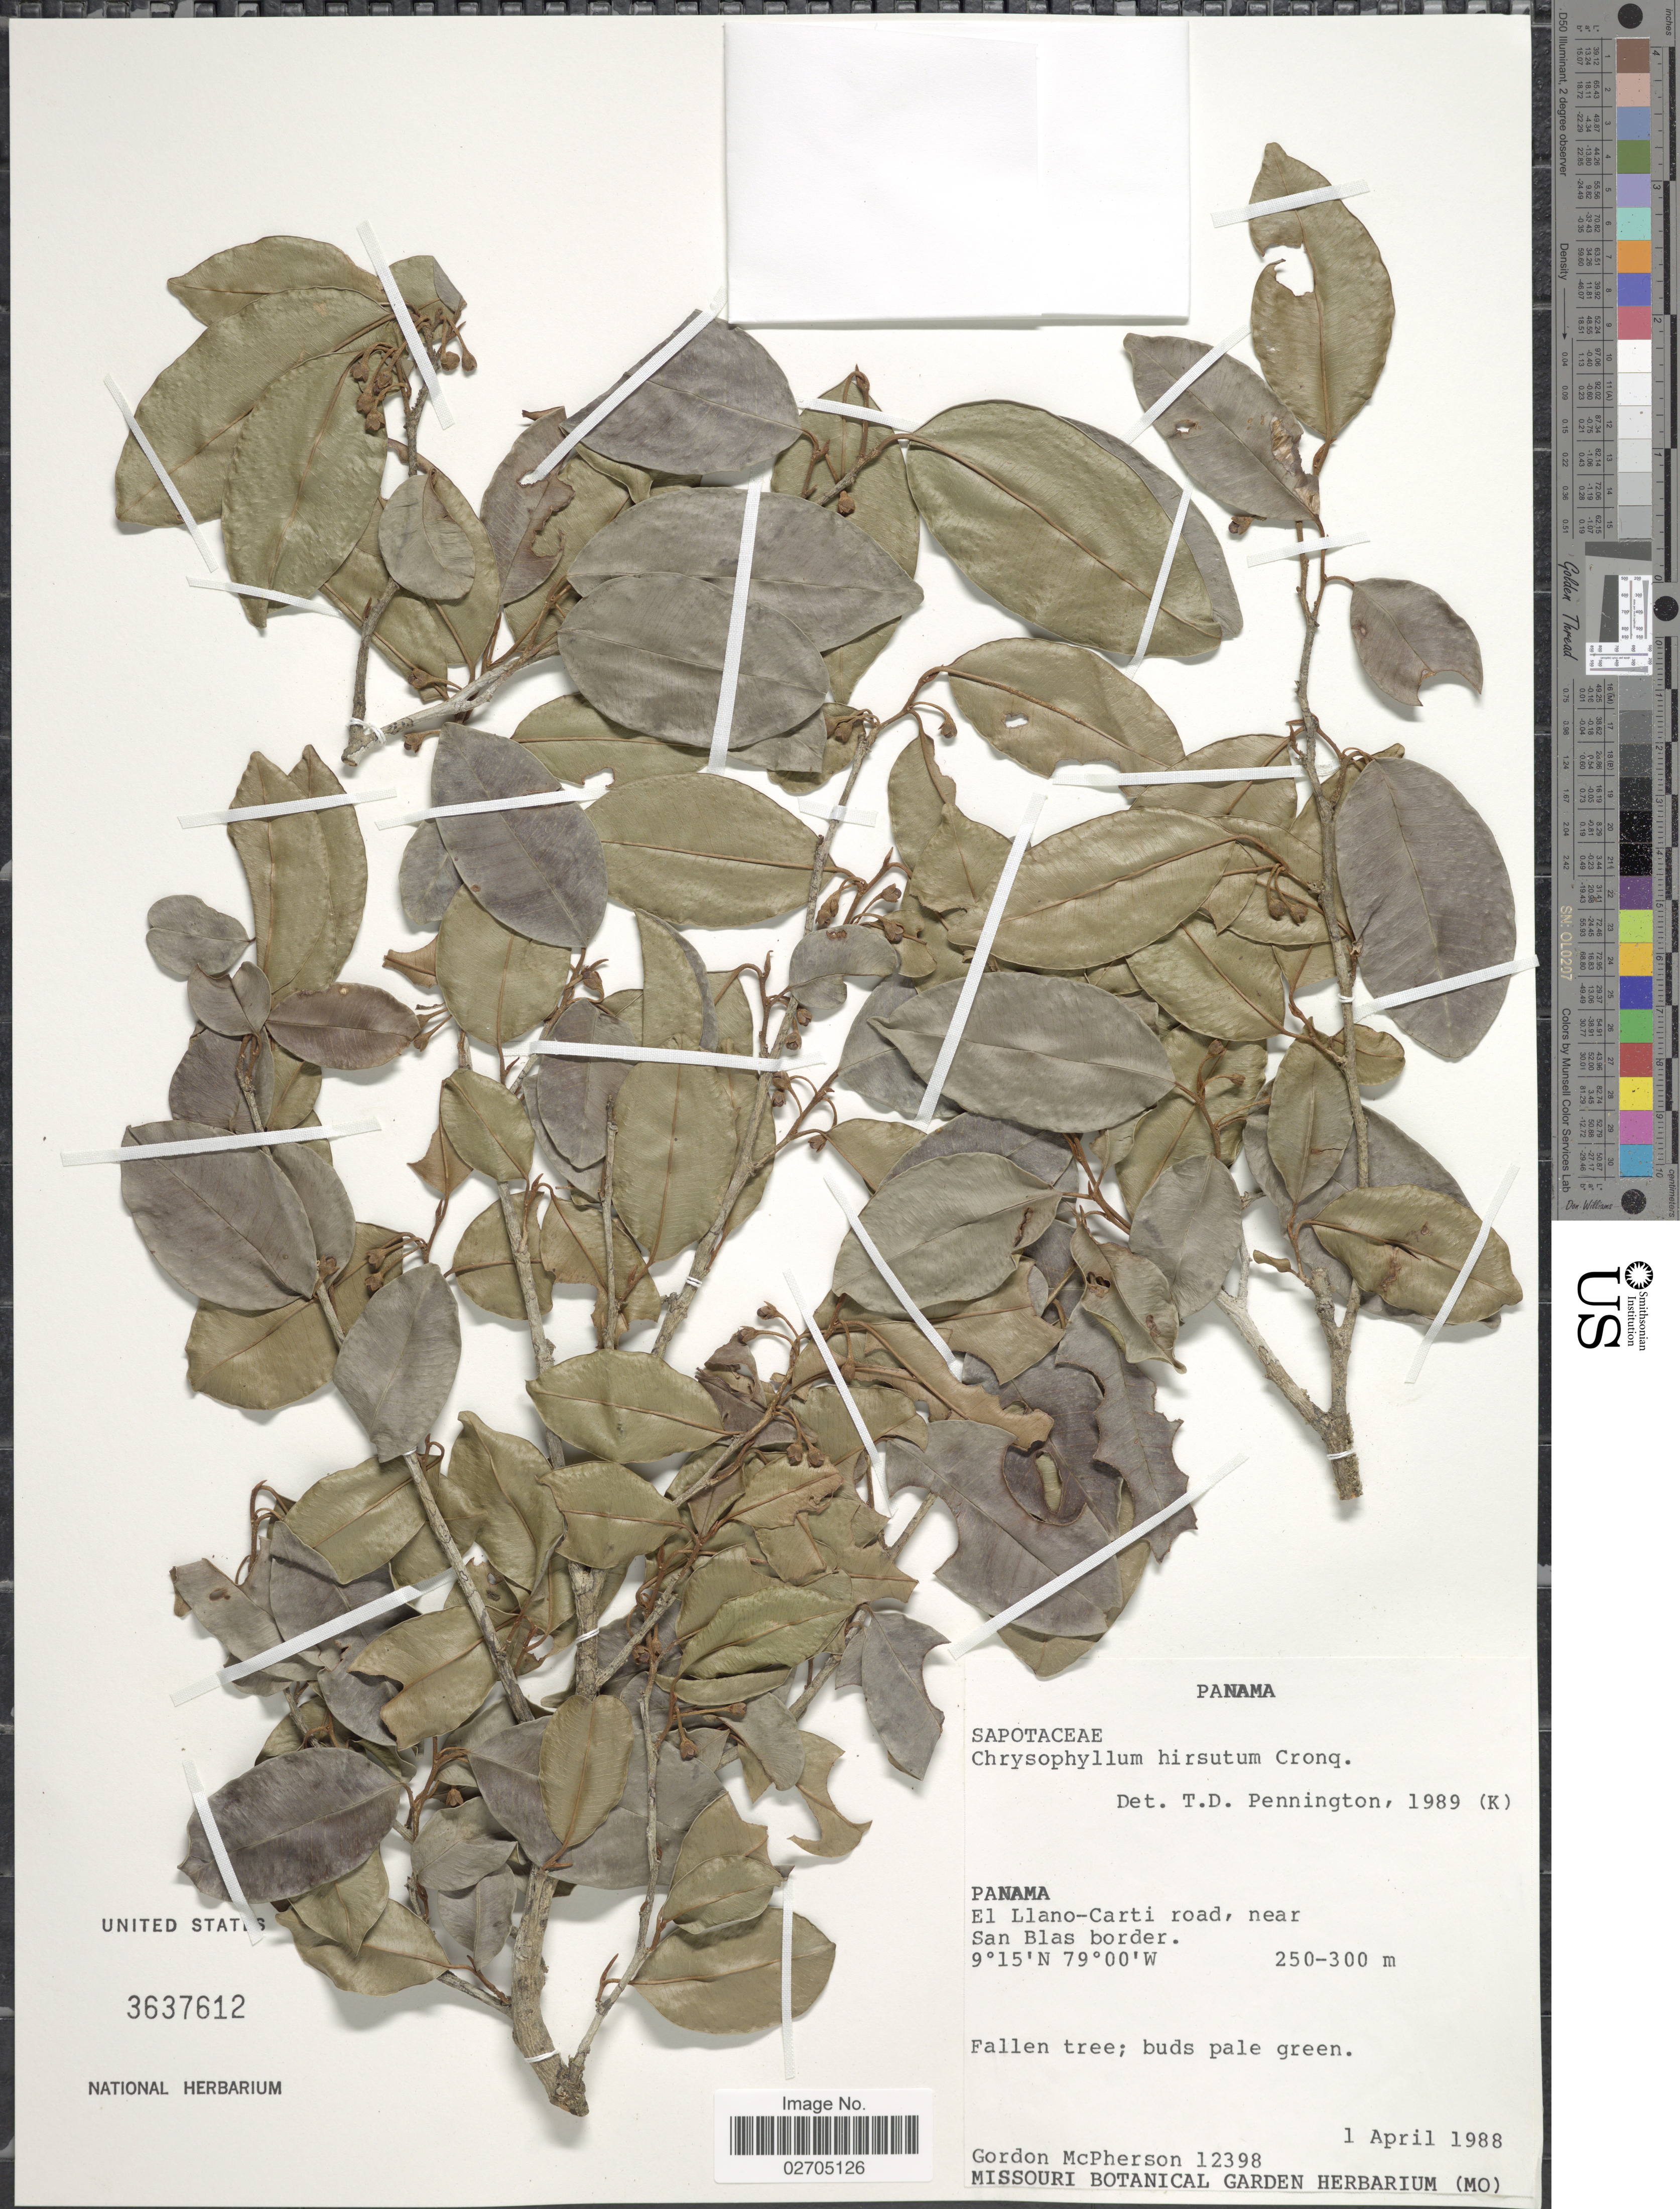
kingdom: Plantae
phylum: Tracheophyta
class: Magnoliopsida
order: Ericales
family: Sapotaceae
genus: Chrysophyllum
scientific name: Chrysophyllum hirsutum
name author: Cronq.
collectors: G. D. McPherson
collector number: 12398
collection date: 1988-04-01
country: Panama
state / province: Panamá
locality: El Llano-Carti road, near San Blas border.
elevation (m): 250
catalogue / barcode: US 3637612